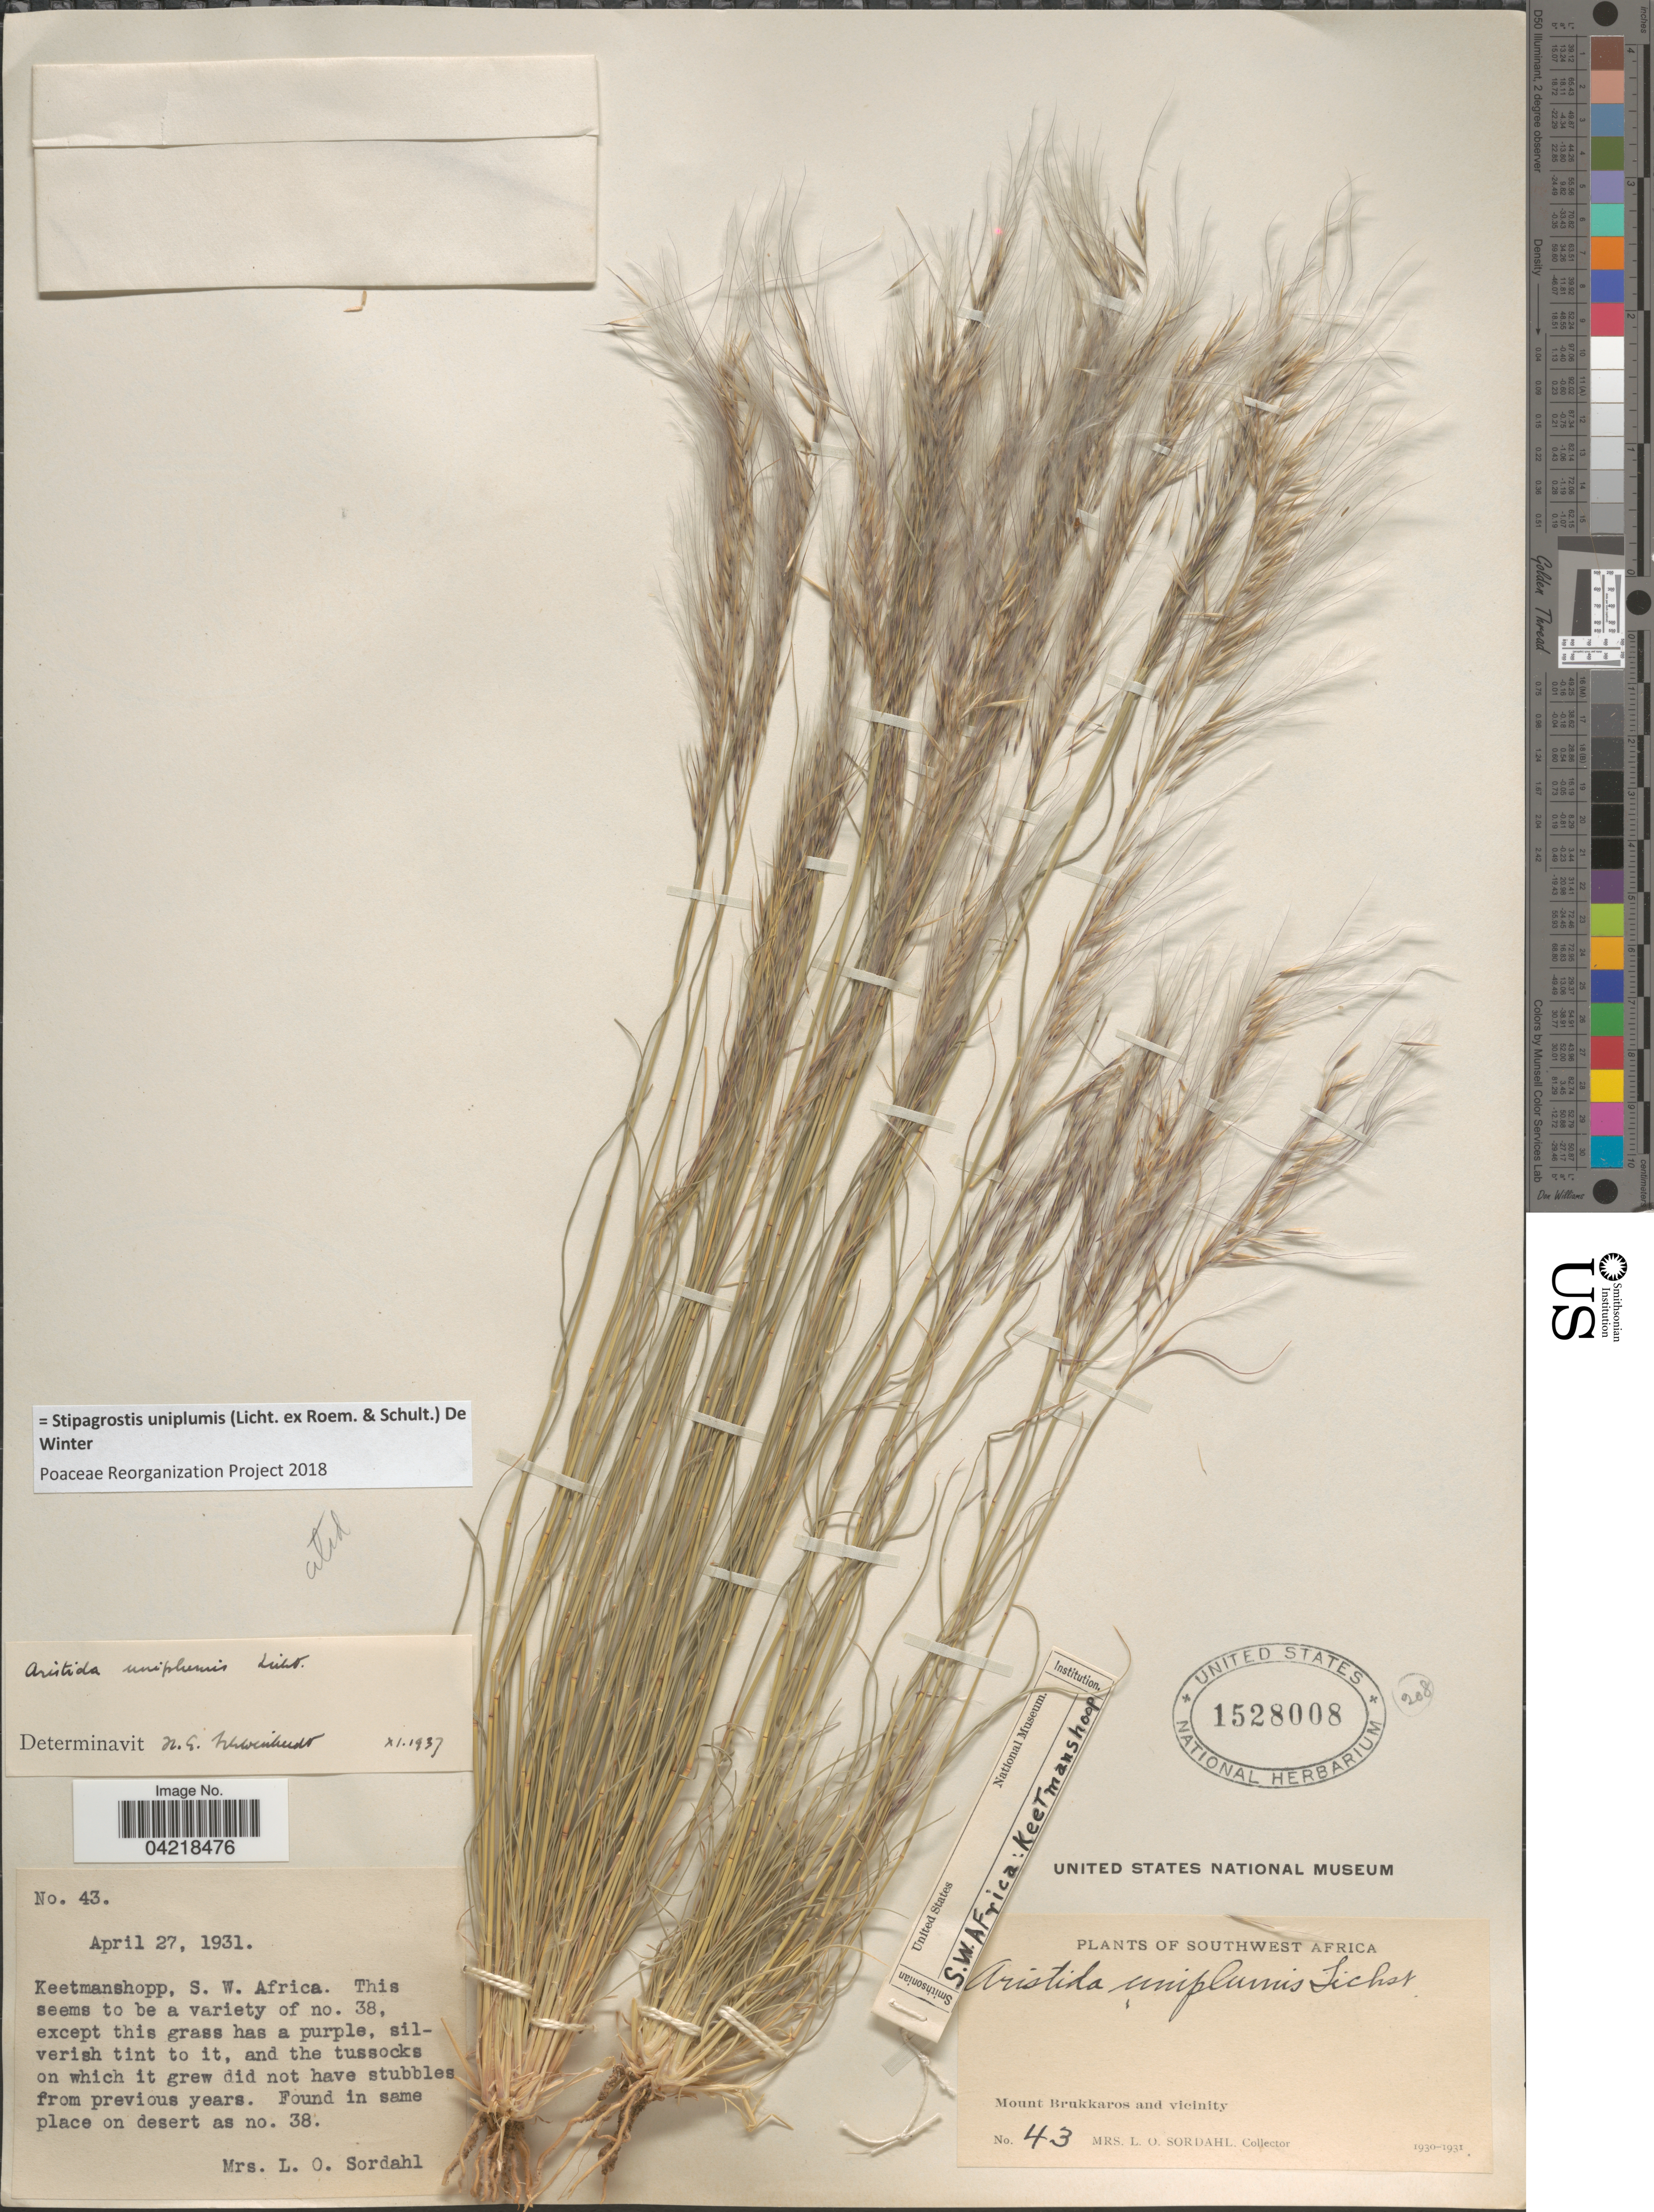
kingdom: Plantae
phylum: Tracheophyta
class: Liliopsida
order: Poales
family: Poaceae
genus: Stipagrostis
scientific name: Stipagrostis uniplumis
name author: (Licht.) De Winter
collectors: L. Sordahl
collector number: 43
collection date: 1931-04-27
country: Namibia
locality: Southwest Africa. Mount Brukkaros and vicinity. Keetmanshopp, S. W. Africa.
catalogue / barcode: US 1528008